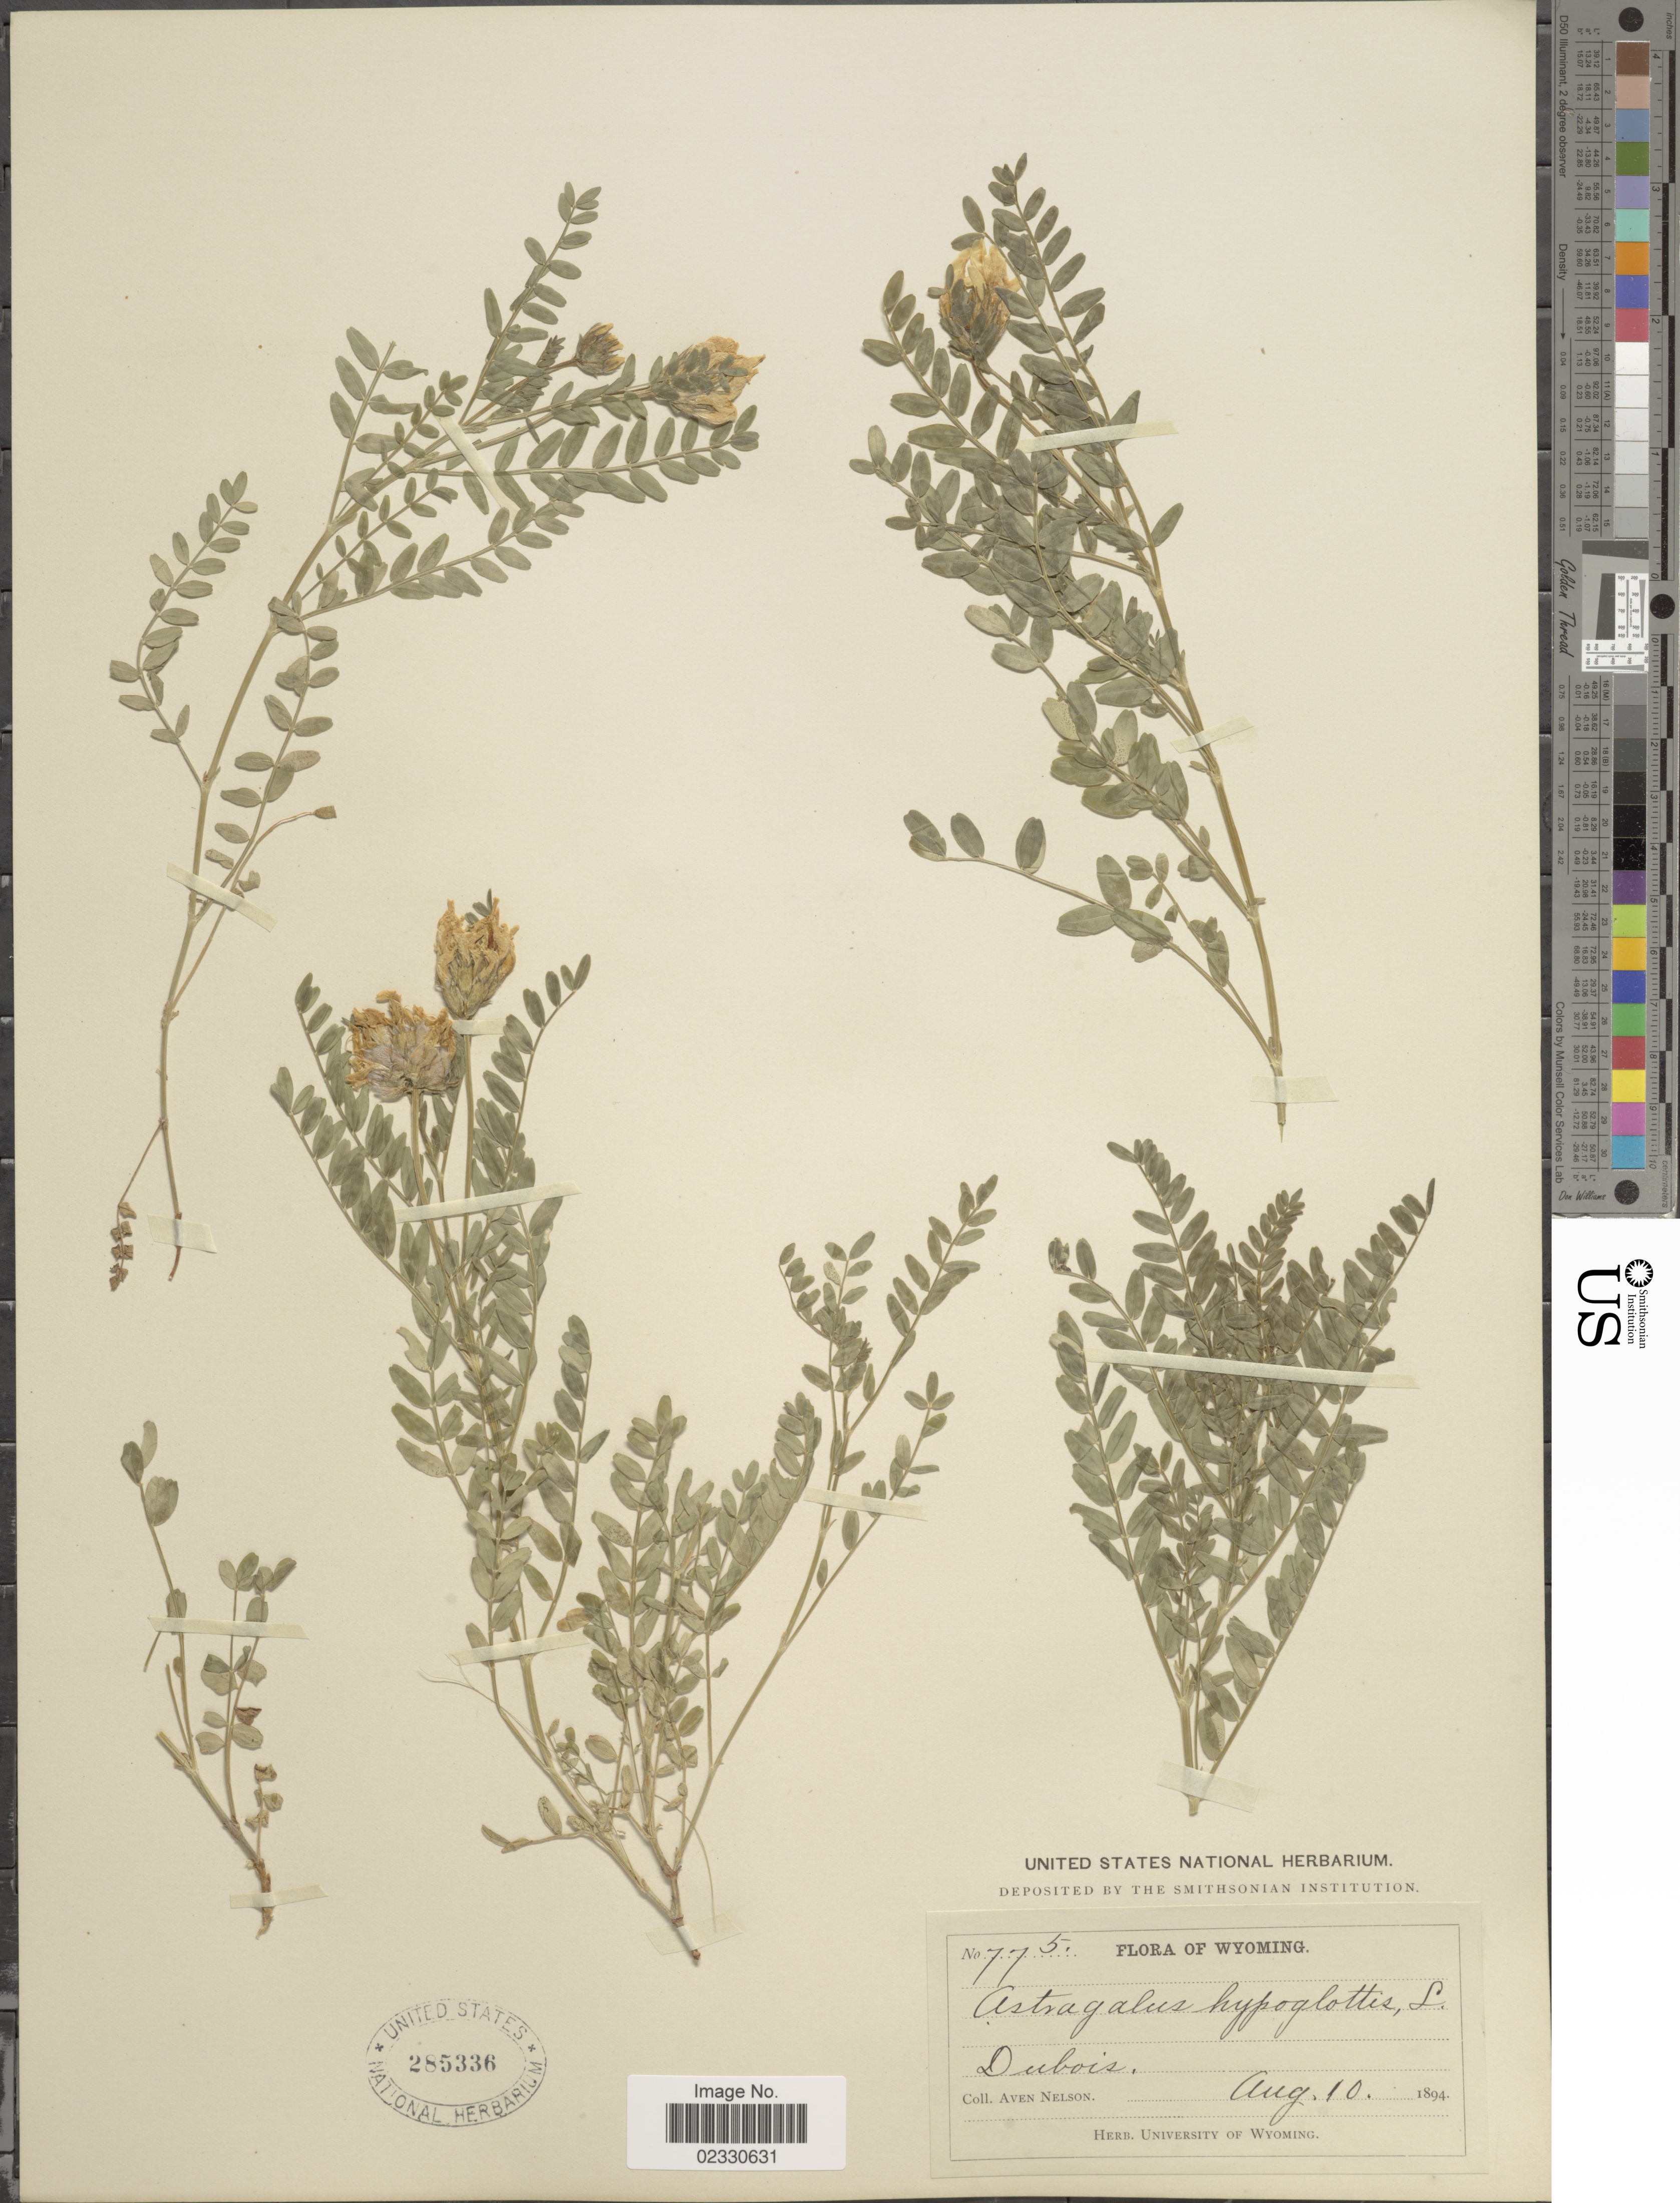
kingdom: Plantae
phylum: Tracheophyta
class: Magnoliopsida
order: Fabales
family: Fabaceae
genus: Astragalus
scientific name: Astragalus dasyglottis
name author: DC.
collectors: A. Nelson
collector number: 775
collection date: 1894-08-10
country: United States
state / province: Wyoming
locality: Dubois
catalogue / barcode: US 285336